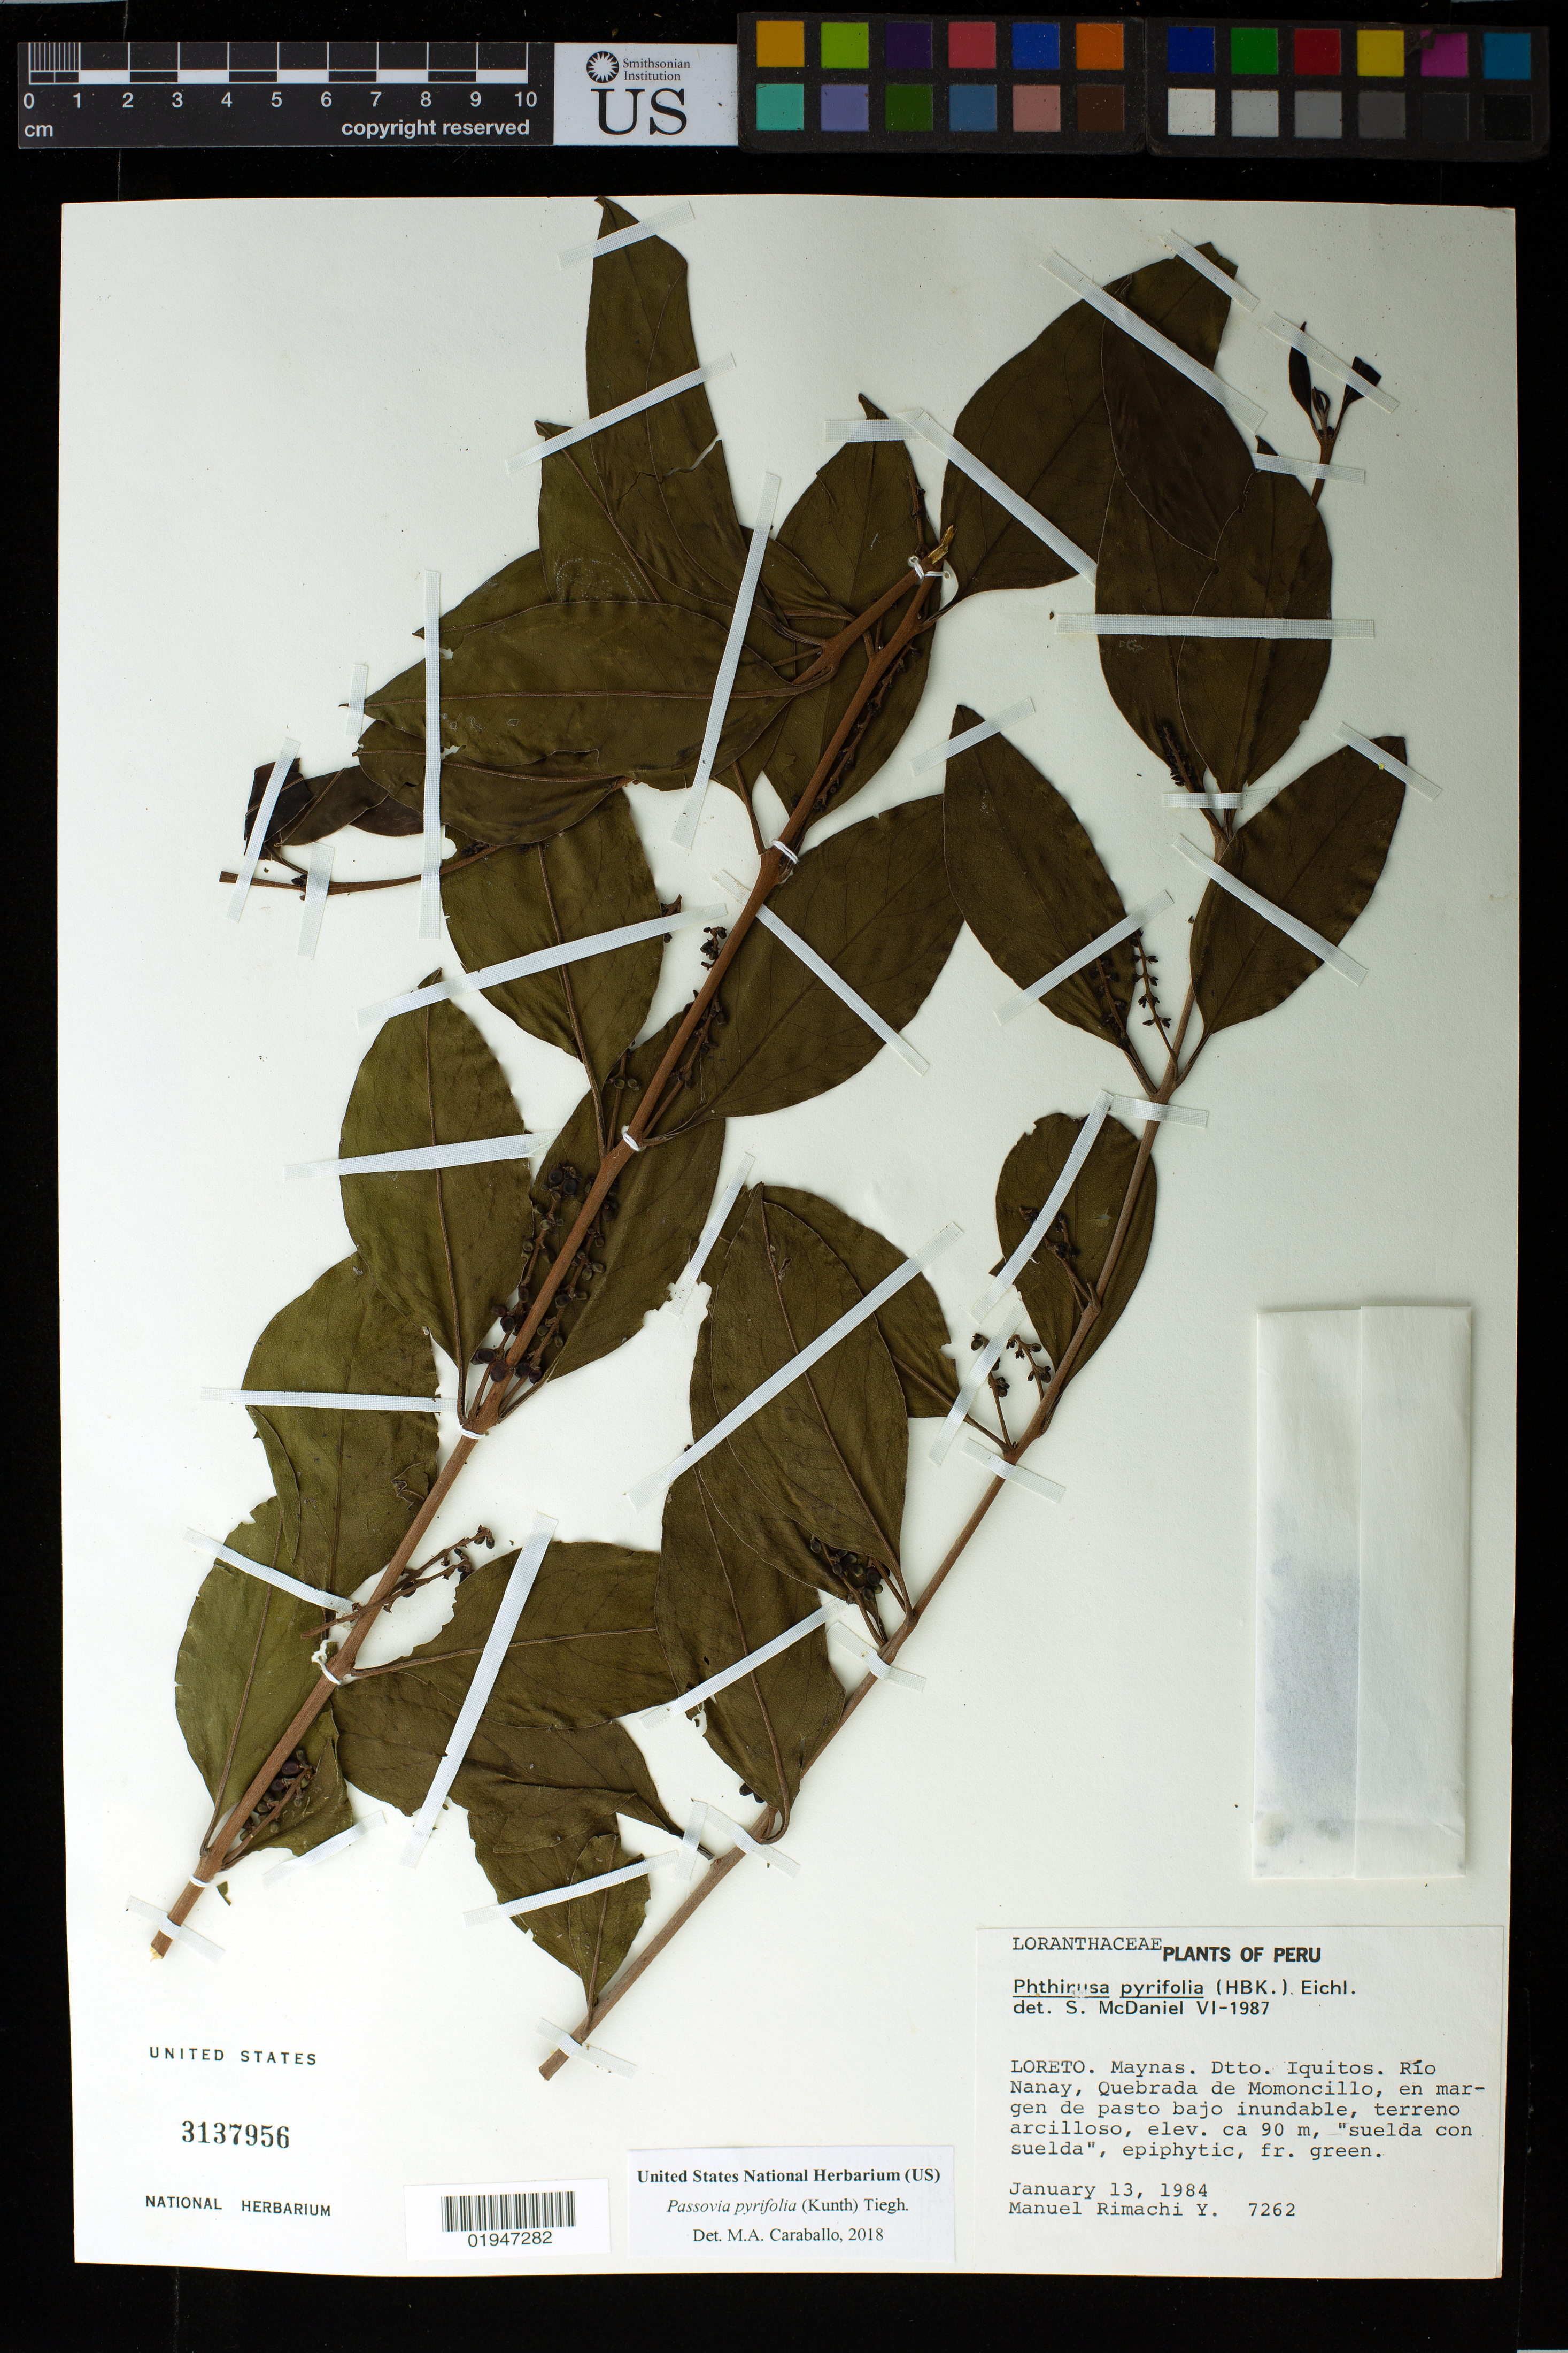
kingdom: Plantae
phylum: Tracheophyta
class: Magnoliopsida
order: Santalales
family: Loranthaceae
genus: Passovia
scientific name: Passovia pyrifolia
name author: (Kunth) Tiegh.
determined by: Caraballo-Ortiz, Marcos A., (MISS), University of Mississippi (UNITED STATES)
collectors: M. Rimachi Y.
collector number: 7262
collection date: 1984-01-13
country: Peru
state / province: Loreto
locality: Maynas. Dtto. Iquitos. Río Nanay, Quebrada de Momoncillo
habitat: En margen de pasto bajo inundable, terreno arcilloso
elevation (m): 90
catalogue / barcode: US 3137956